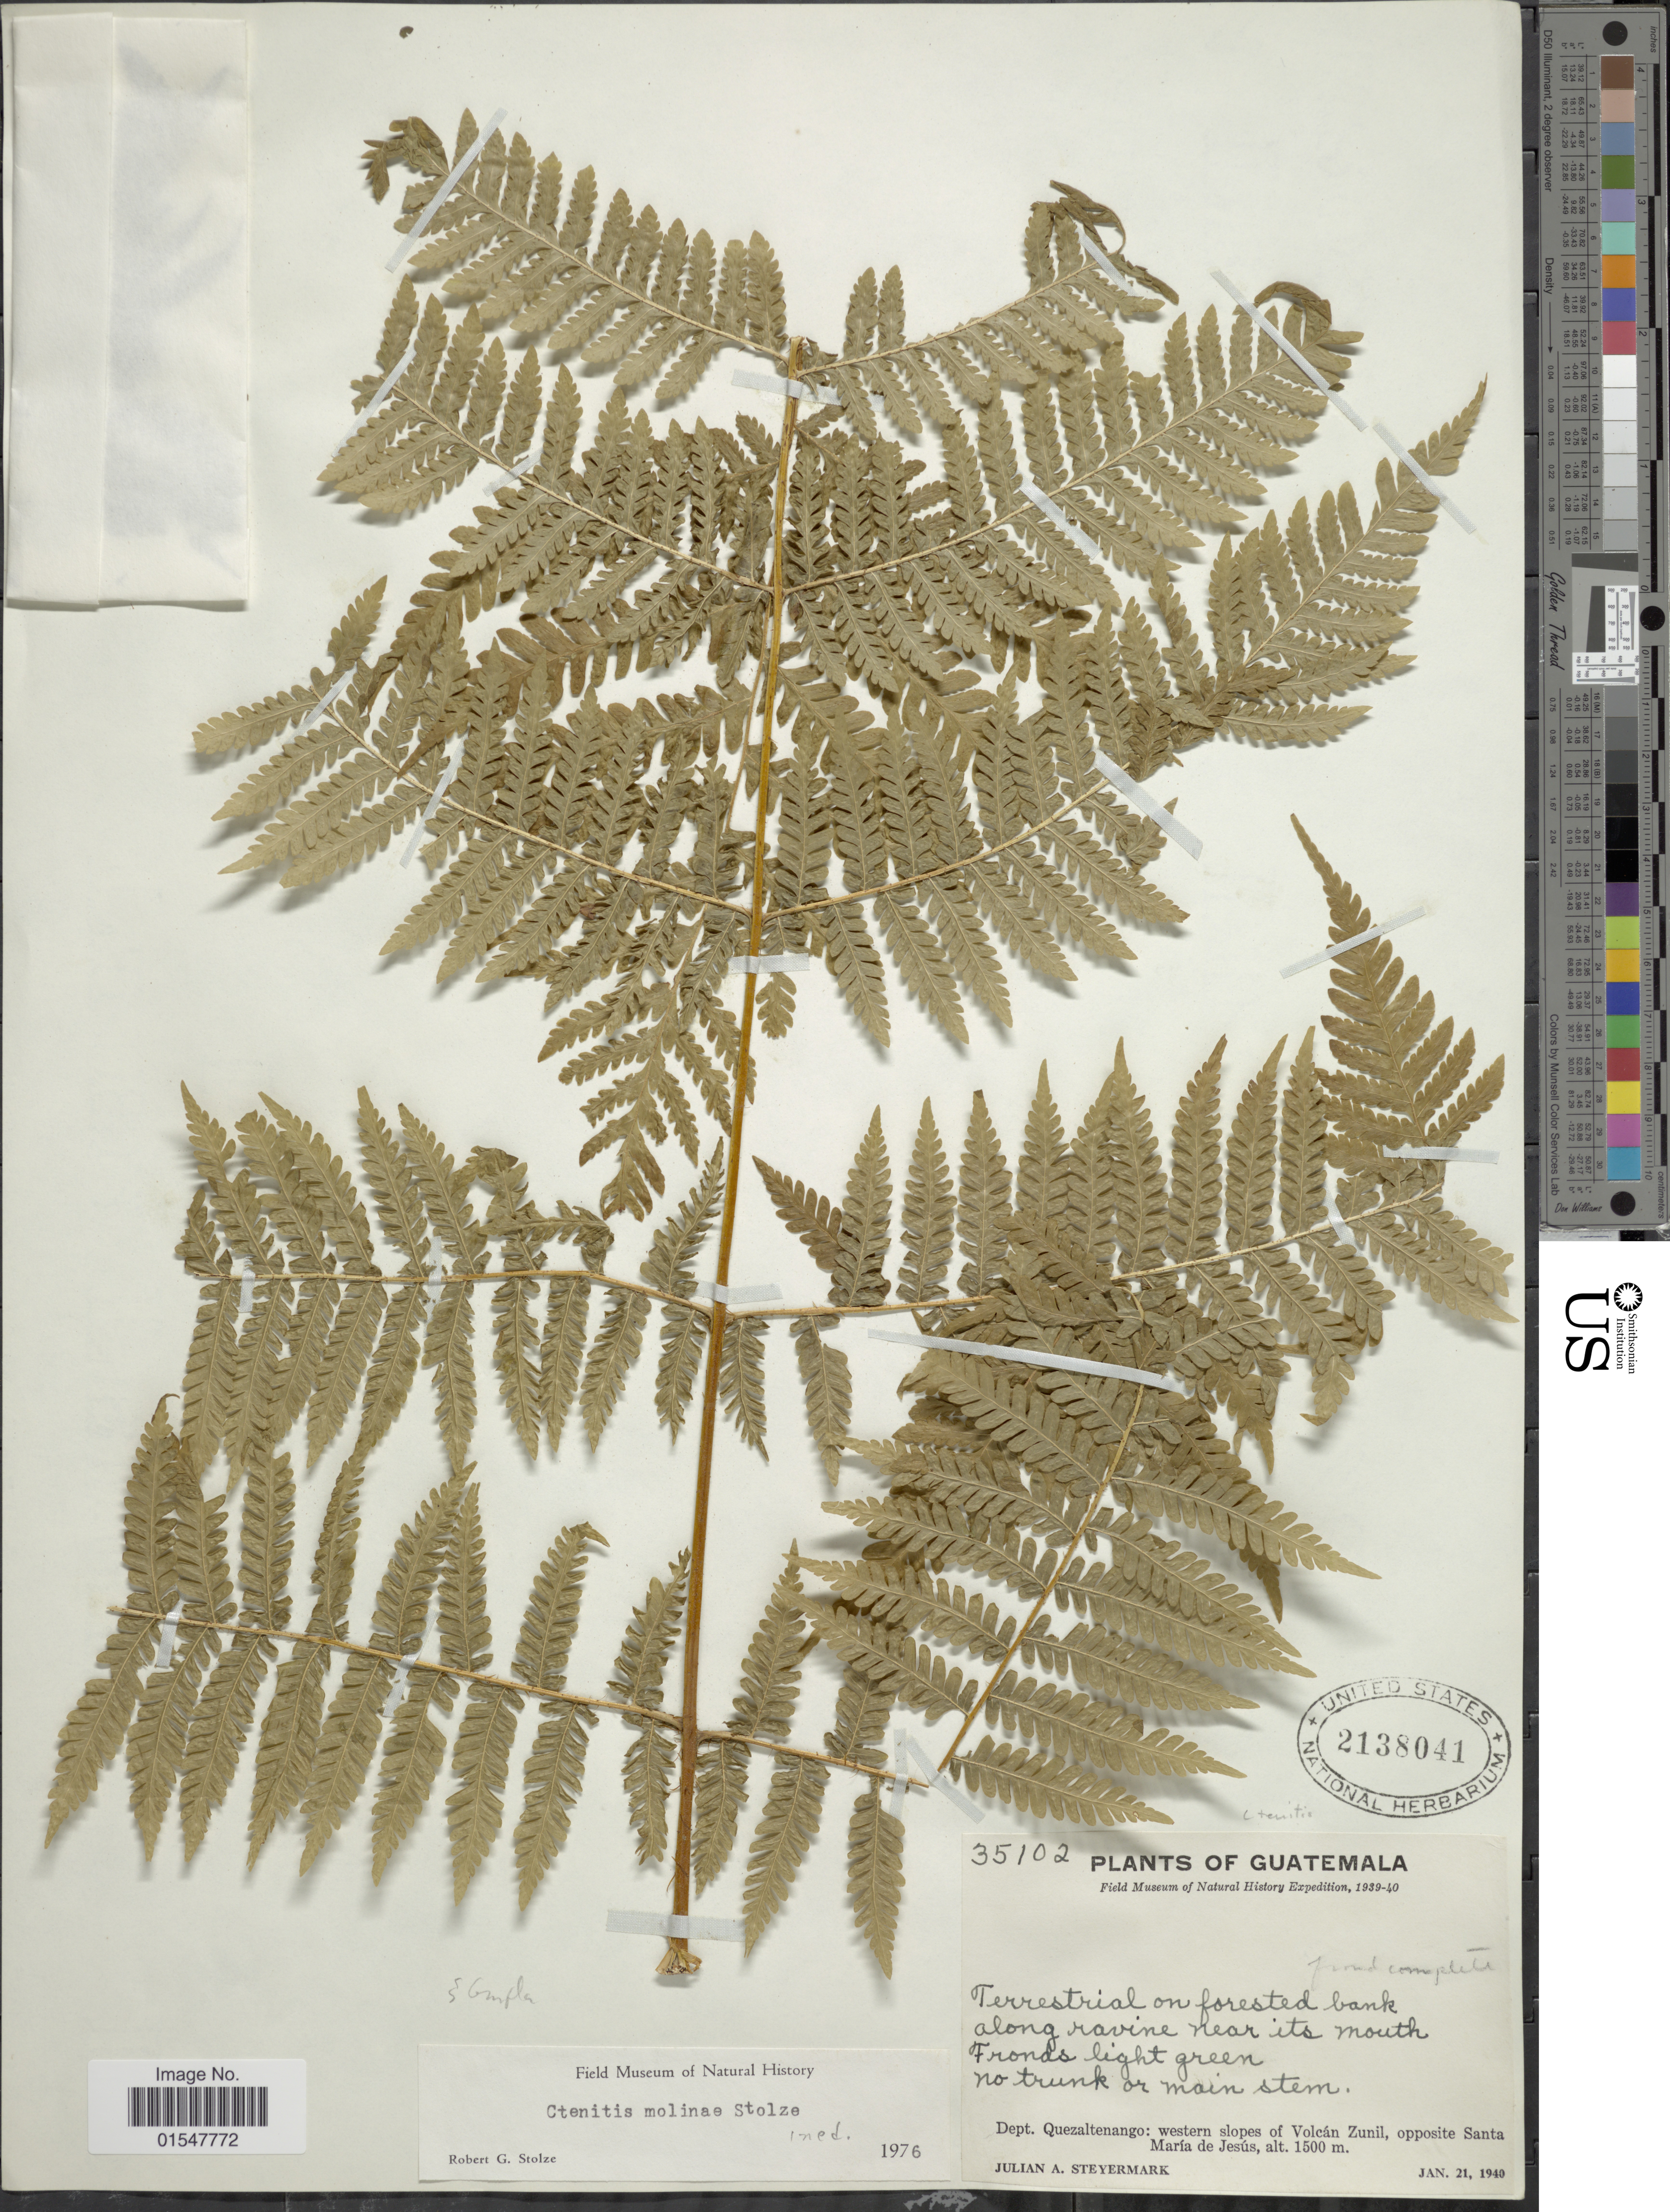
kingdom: Plantae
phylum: Tracheophyta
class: Polypodiopsida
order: Polypodiales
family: Dryopteridaceae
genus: Ctenitis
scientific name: Ctenitis grisebachii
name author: (Baker) Ching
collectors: J. Steyermark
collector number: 35102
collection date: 1940-01-21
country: Guatemala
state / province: Quetzaltenango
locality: Dept. Quezaltenango: western slopes of Volcan Zunil, opposite Santa Maria de Jesus.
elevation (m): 1500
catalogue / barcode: US 2138041